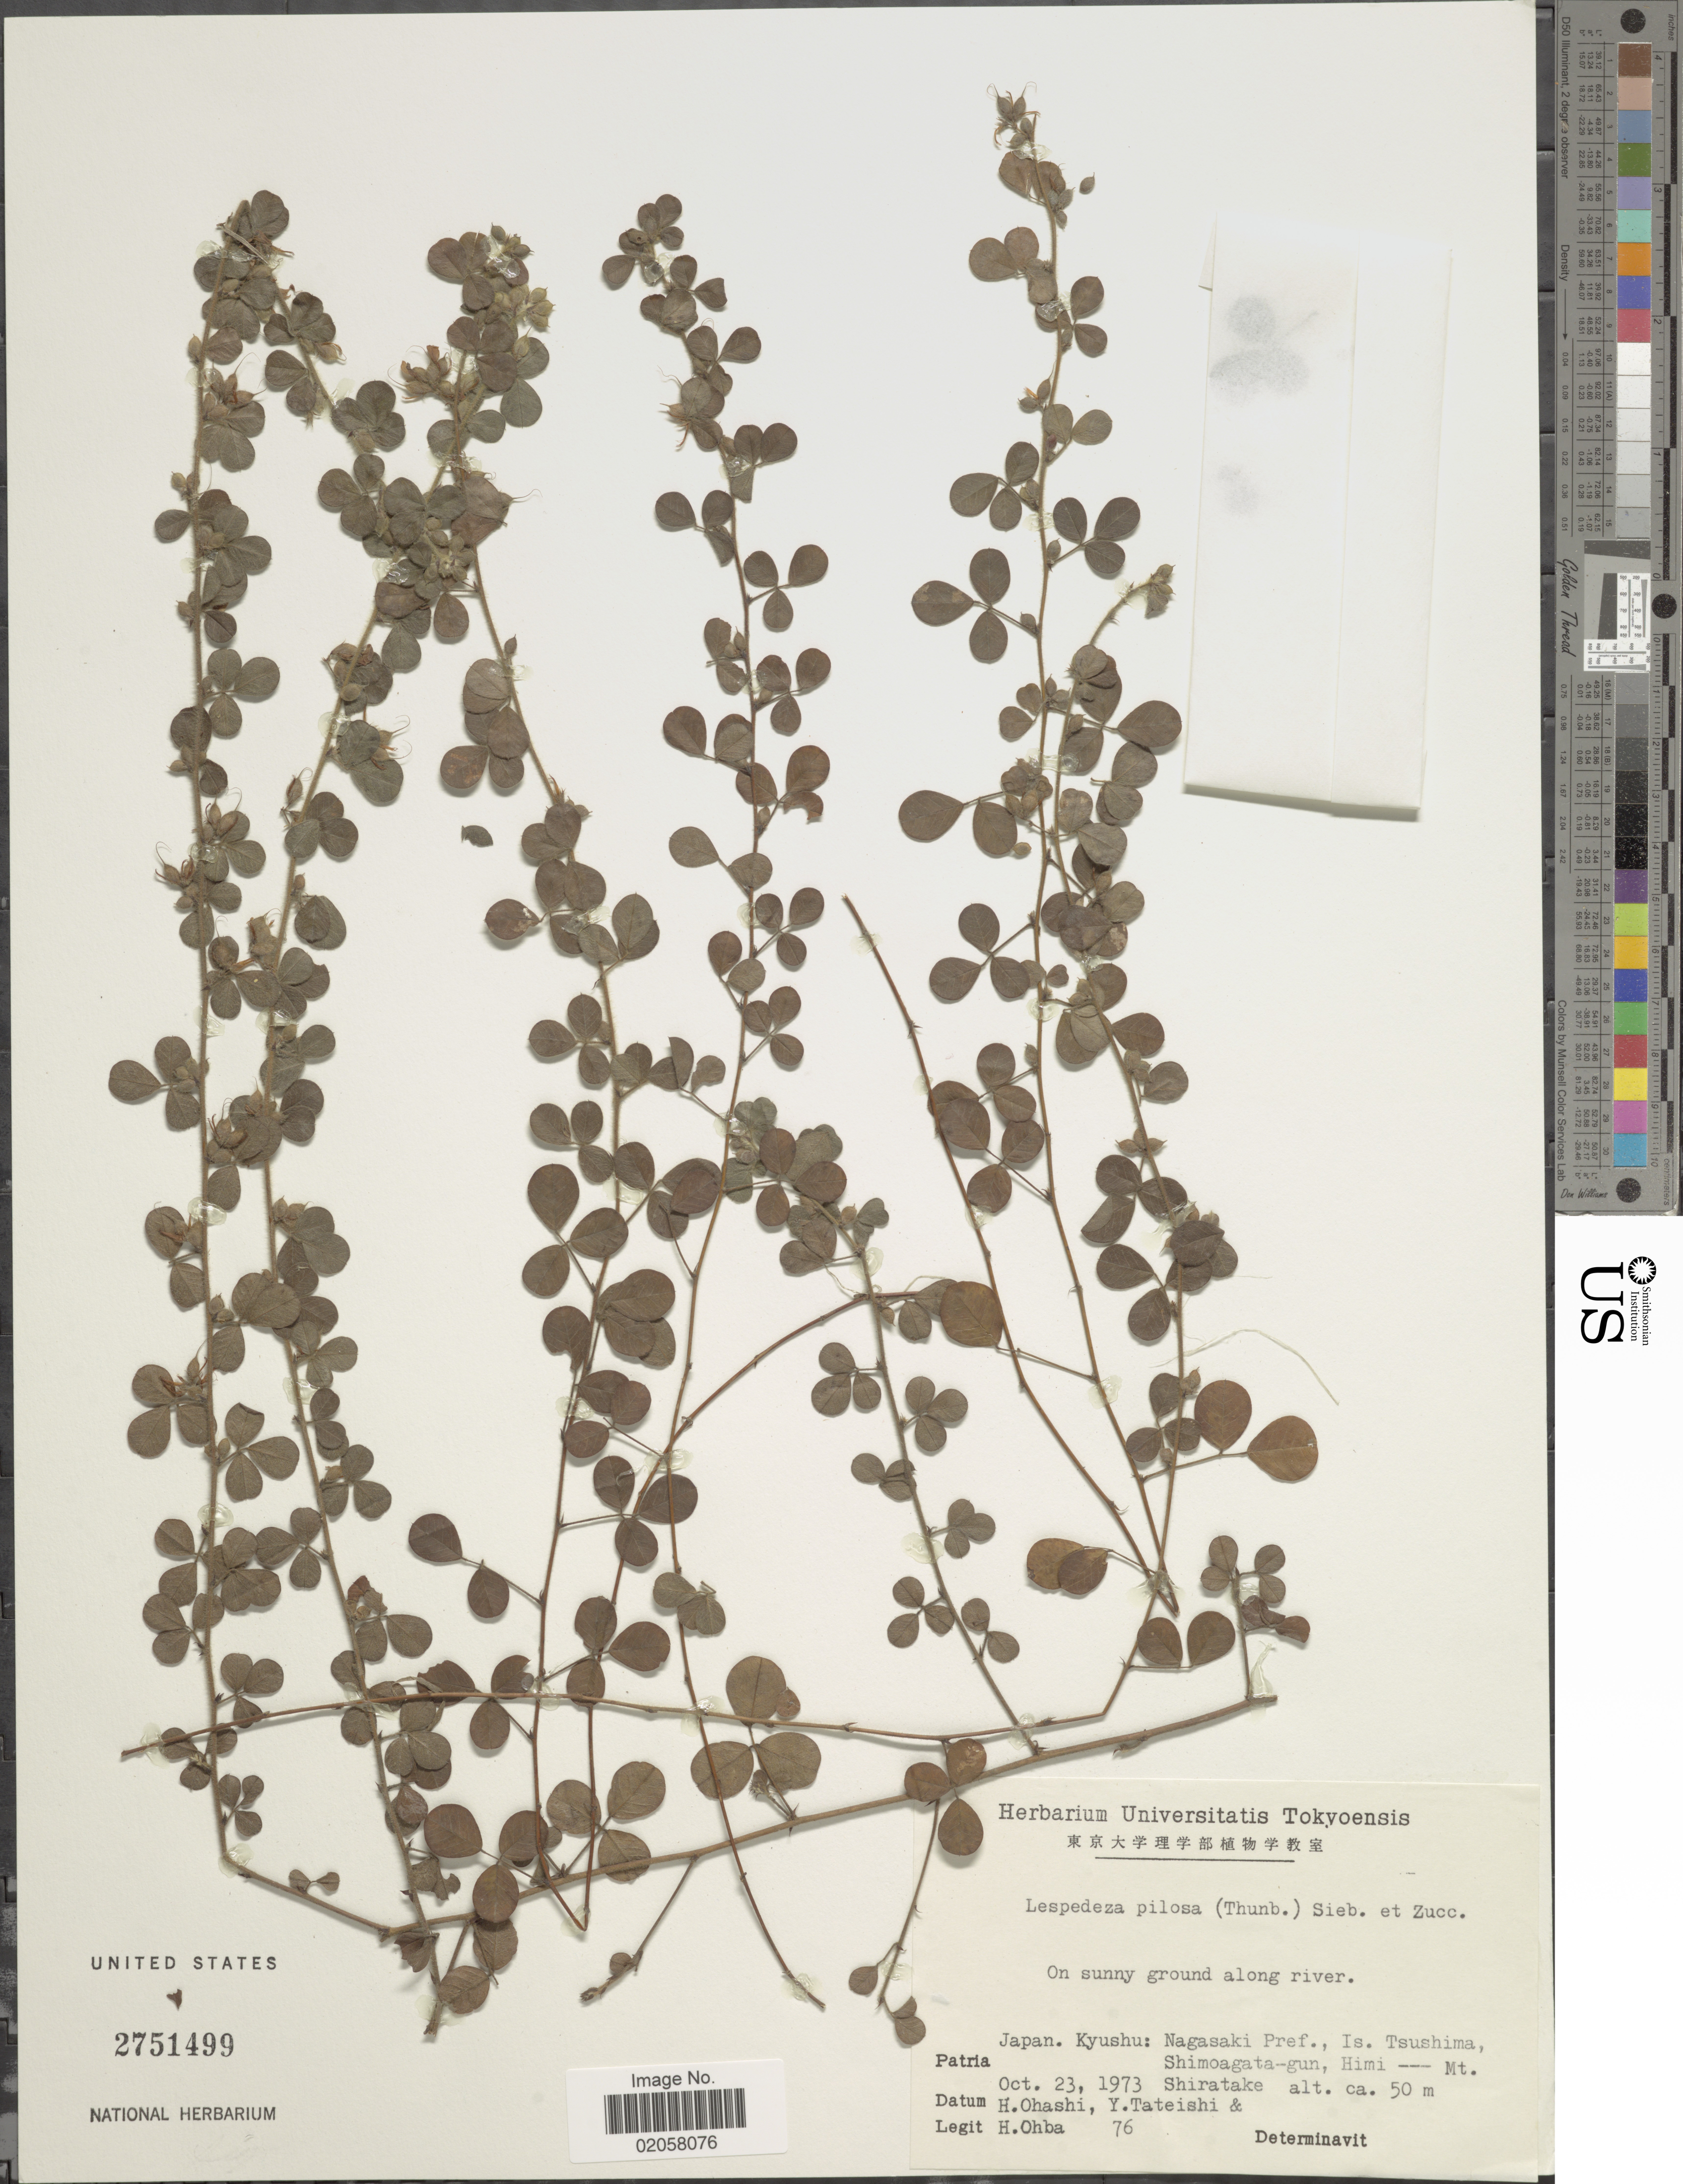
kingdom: Plantae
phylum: Tracheophyta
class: Magnoliopsida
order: Fabales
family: Fabaceae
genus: Lespedeza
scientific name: Lespedeza pilosa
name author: (Thunb.) Siebold & Zucc.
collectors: H. Ohba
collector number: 76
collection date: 1973-10-23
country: Japan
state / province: Nagasaki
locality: Kyushu: Nagaski Pref., Is. Tsushima, Shimoagata-gun, Himi Mt., Shiratake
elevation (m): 50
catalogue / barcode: US 2751499